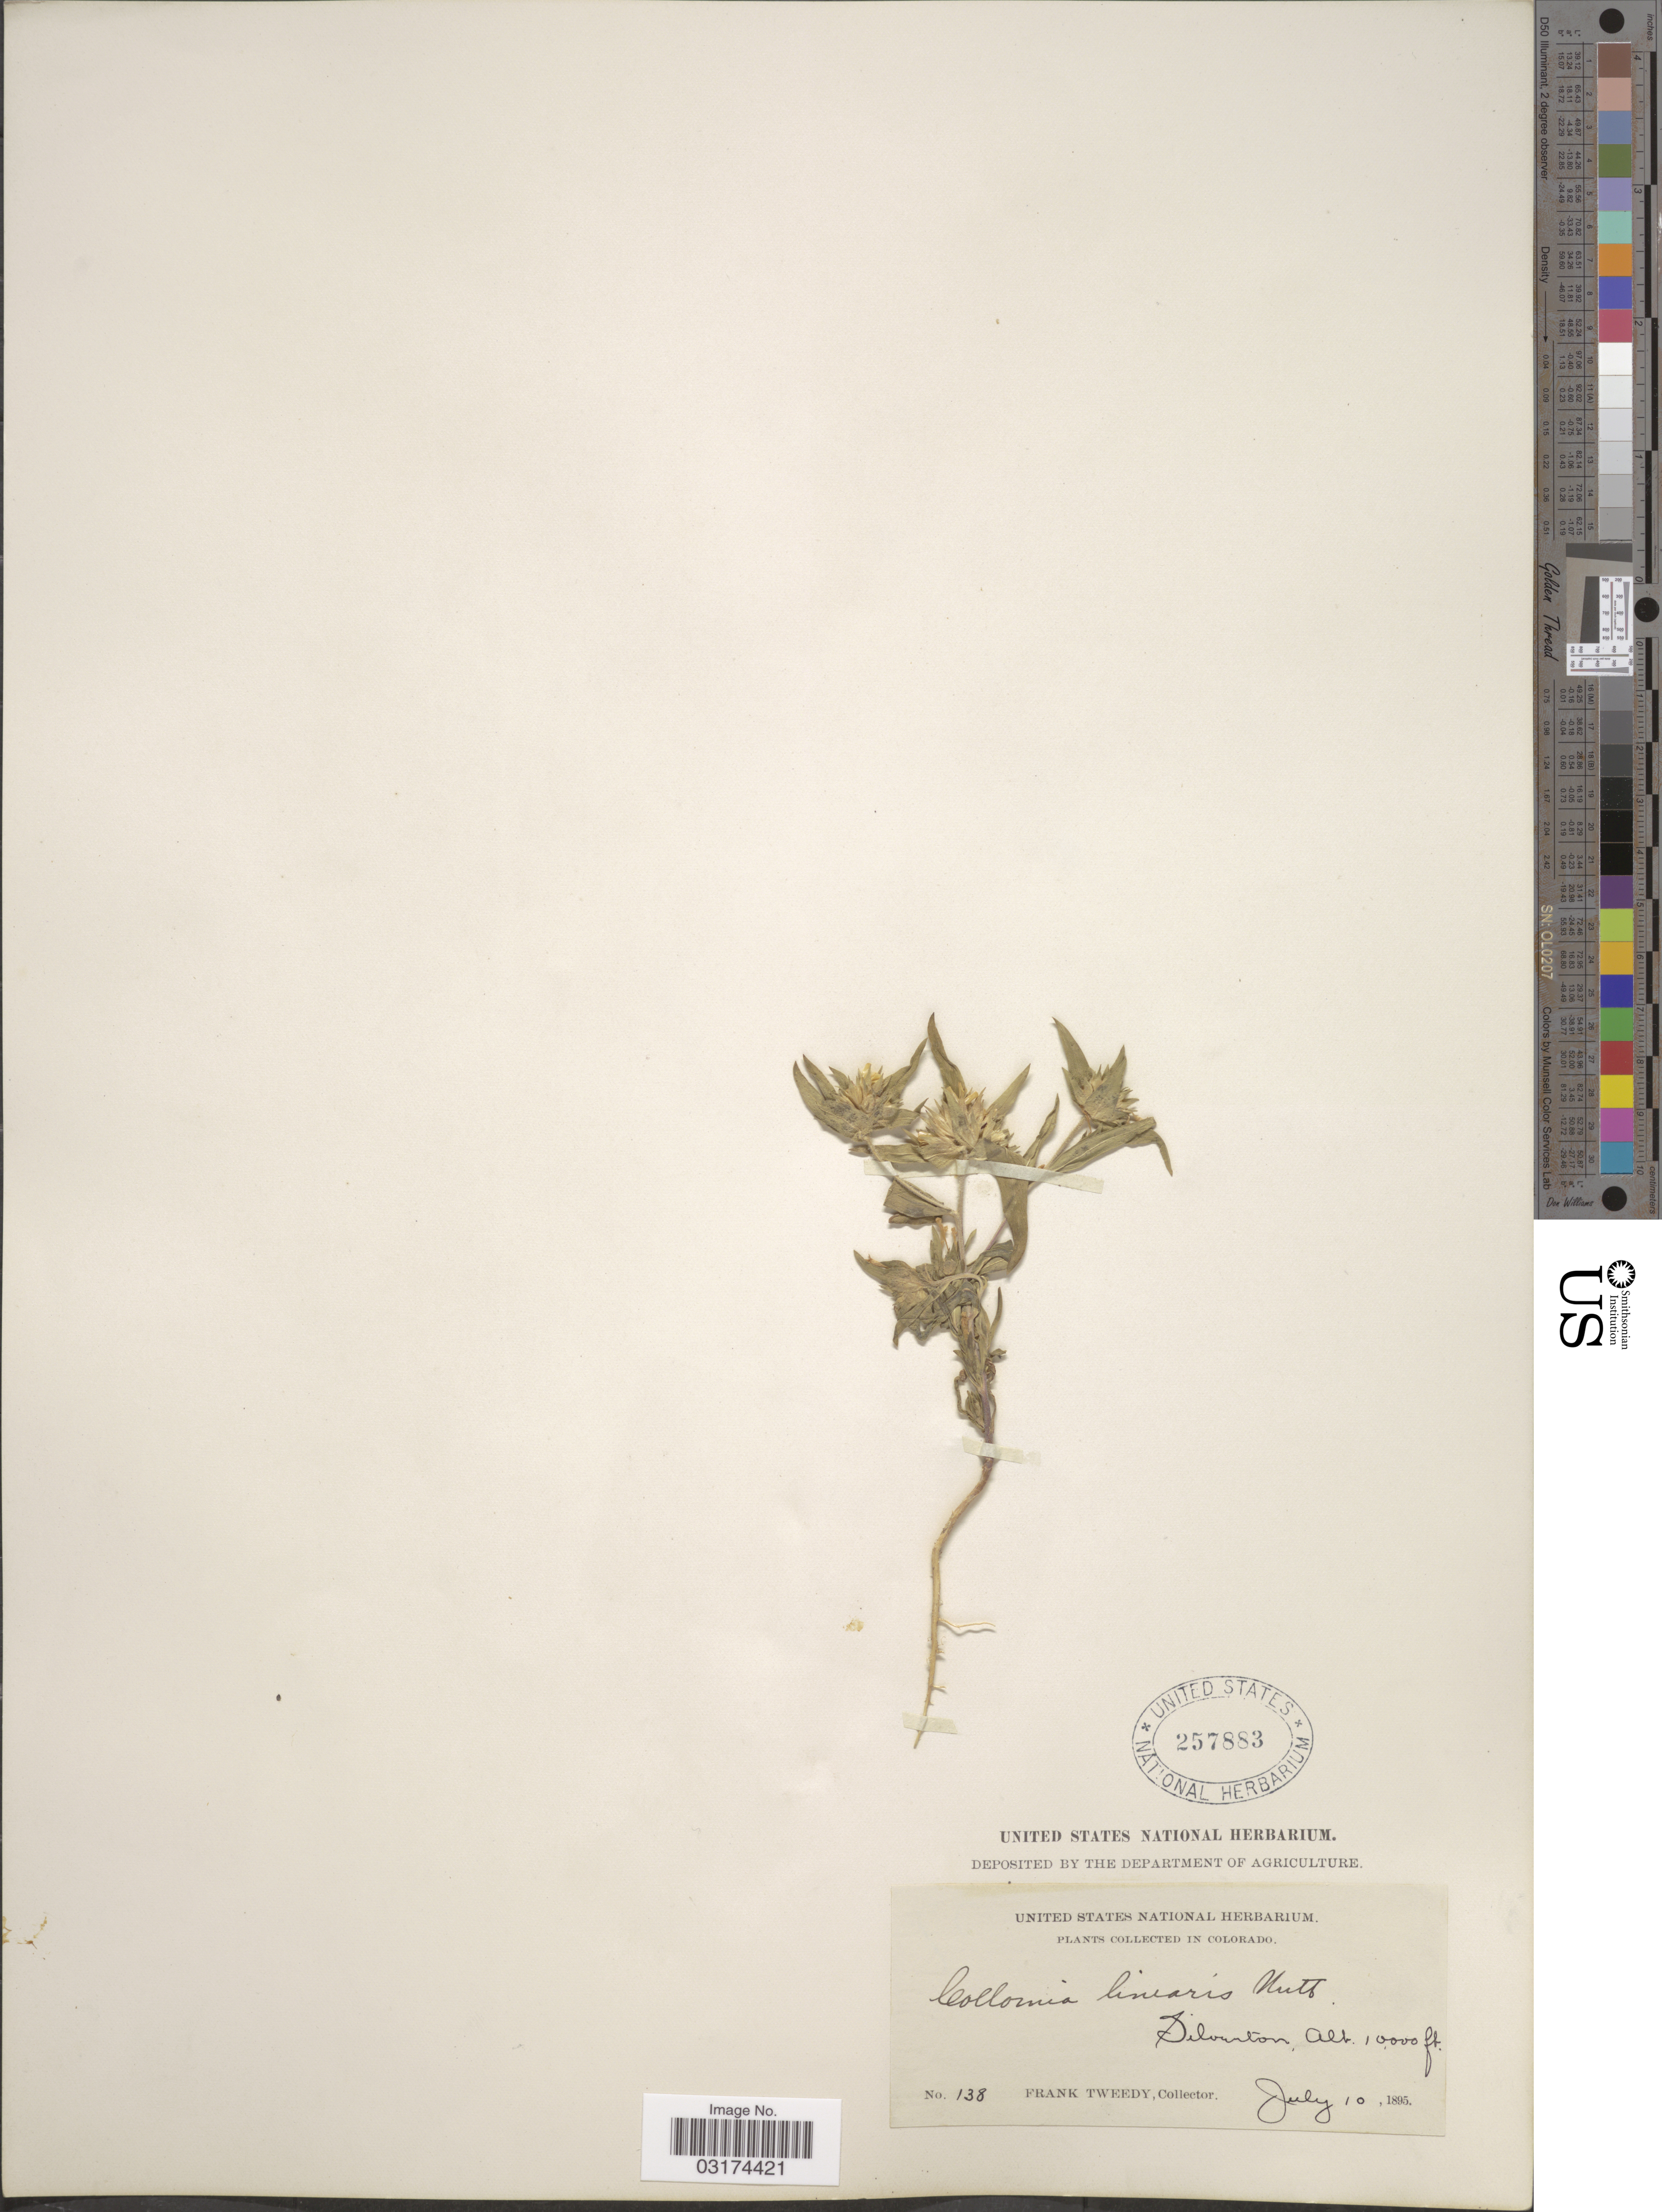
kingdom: Plantae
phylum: Tracheophyta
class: Magnoliopsida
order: Ericales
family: Polemoniaceae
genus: Collomia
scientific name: Collomia linearis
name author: Nutt.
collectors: F. Tweedy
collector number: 138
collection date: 1895-07-10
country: United States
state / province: Colorado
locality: Silverton.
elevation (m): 3048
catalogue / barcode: US 257883